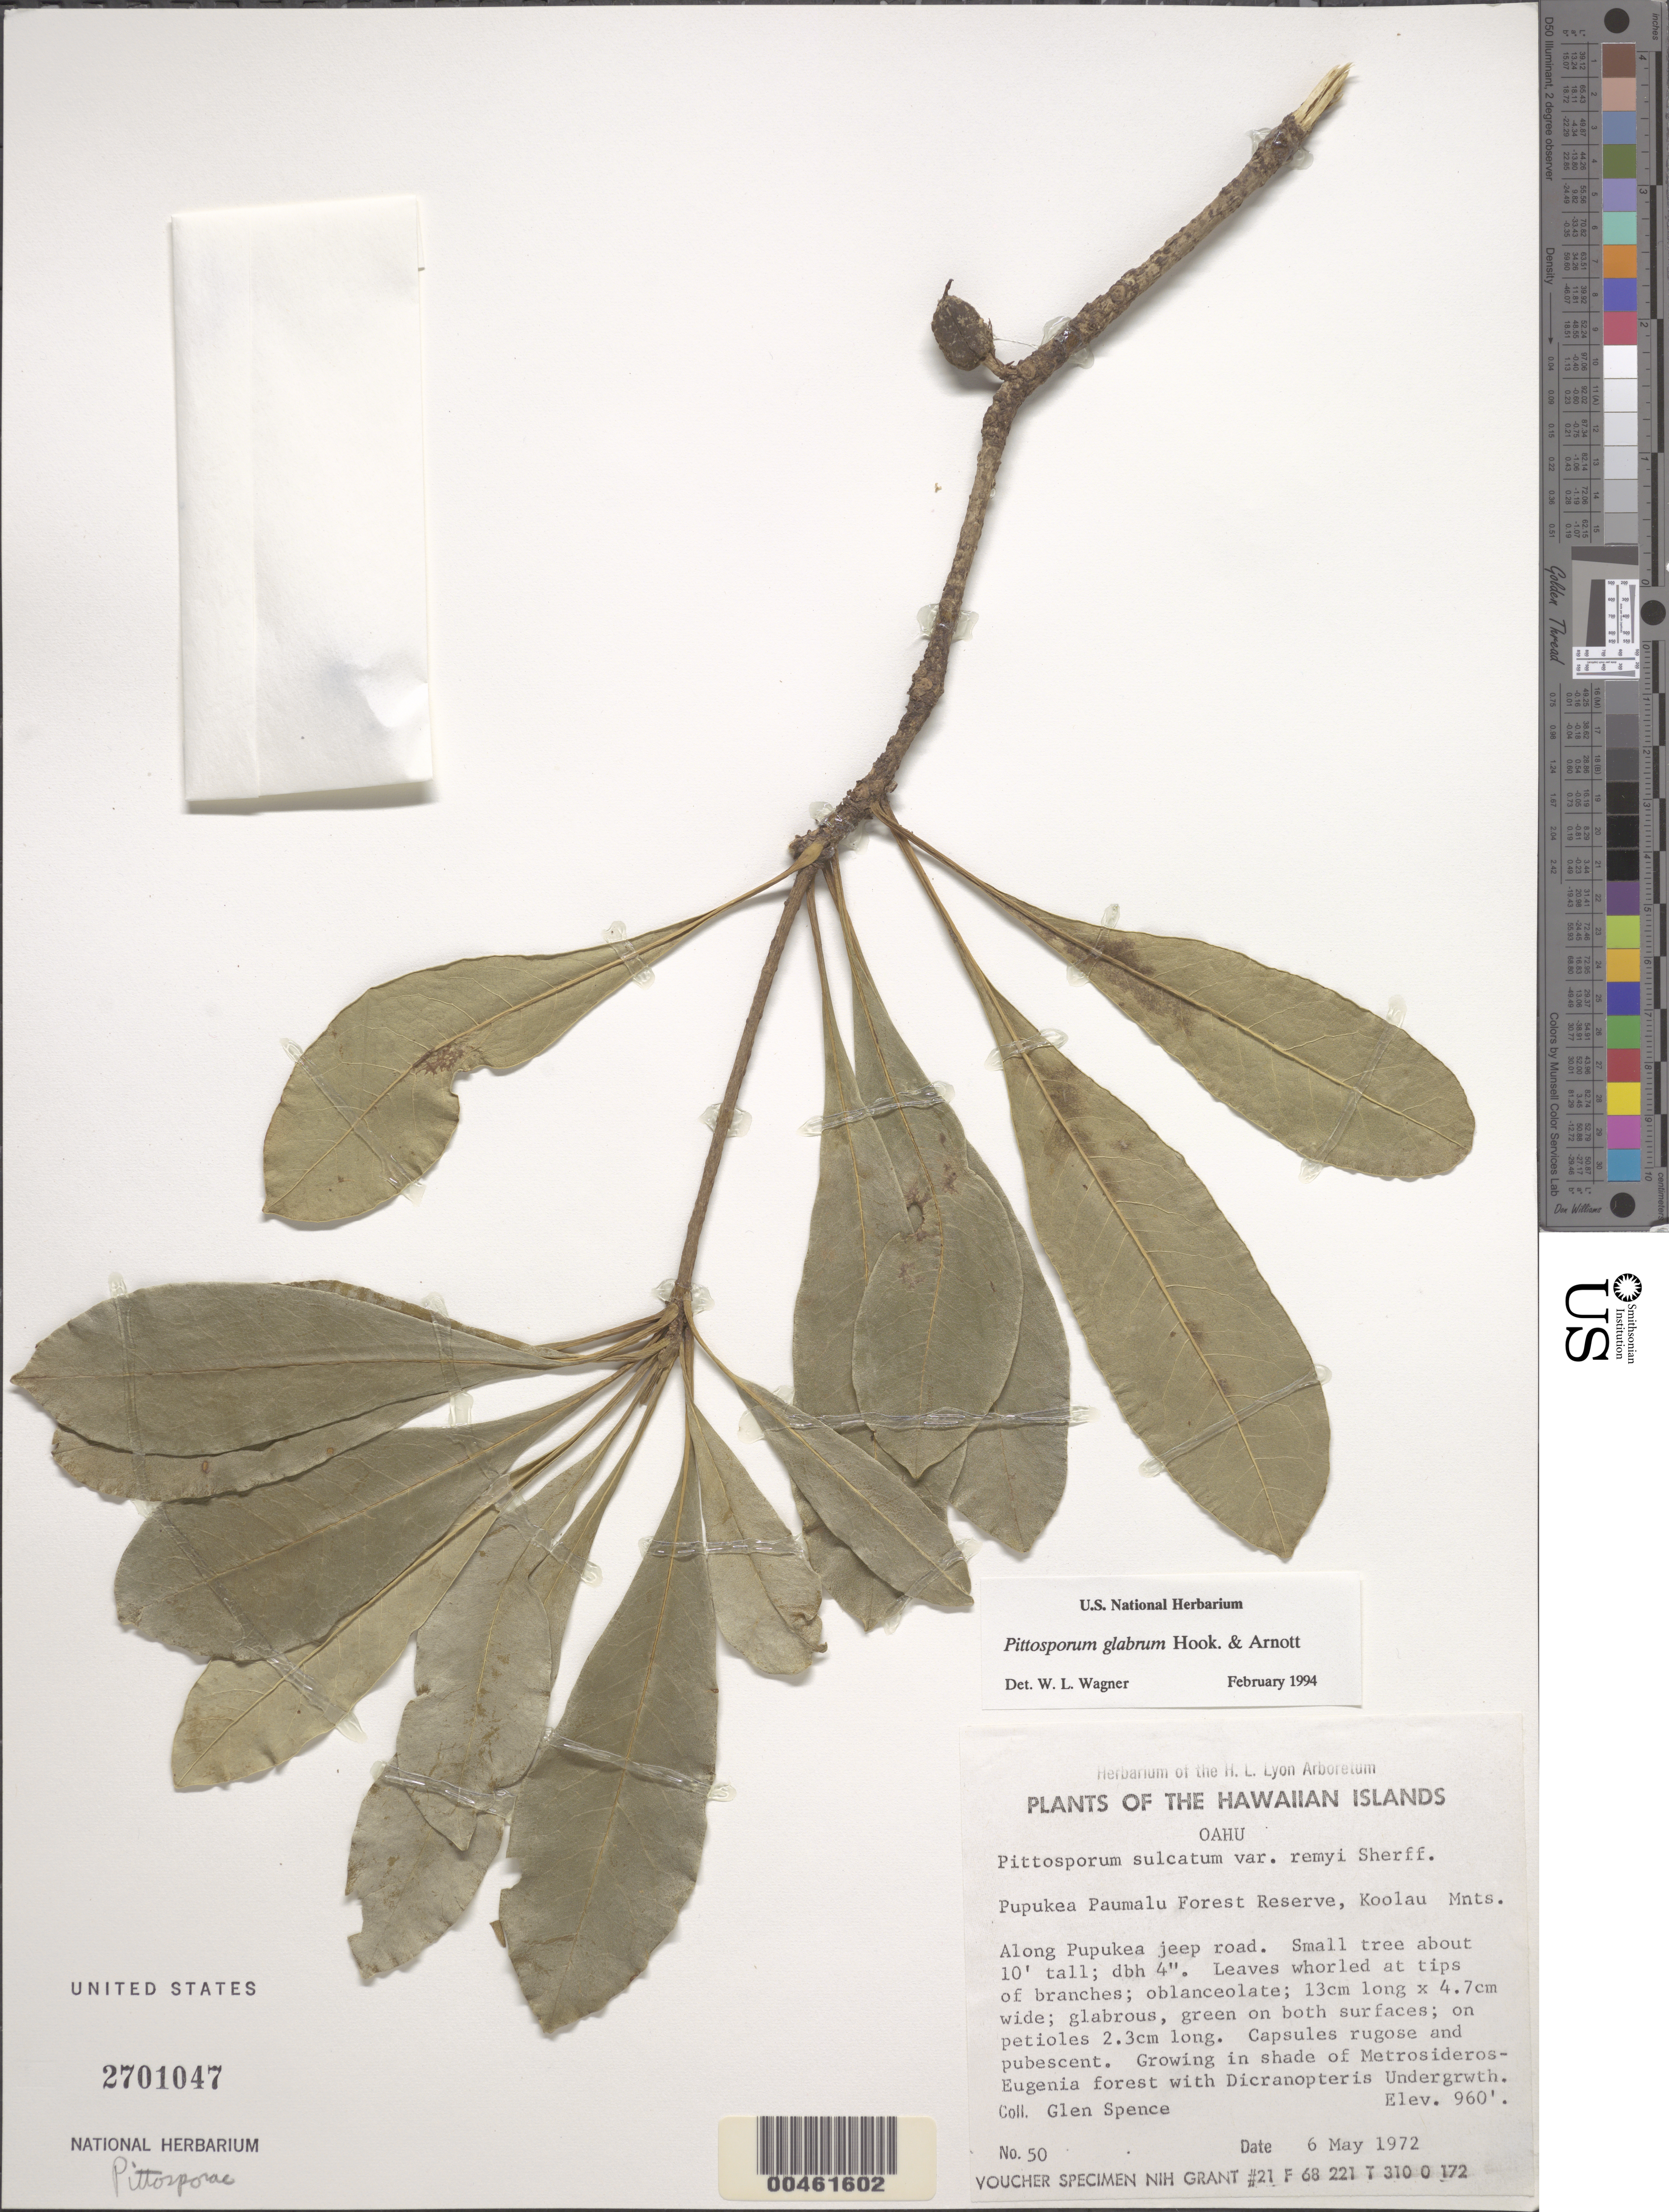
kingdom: Plantae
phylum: Tracheophyta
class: Magnoliopsida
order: Apiales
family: Pittosporaceae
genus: Pittosporum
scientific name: Pittosporum glabrum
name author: Hook. & Arn.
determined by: Wagner, W. L., (BOT), Smithsonian Institution - National Museum of Natural History (UNITED STATES)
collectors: G. Spence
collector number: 50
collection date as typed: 6 May 1972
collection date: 1972-05-06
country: United States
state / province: Hawaii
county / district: Honolulu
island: Oahu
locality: Pupukea Paumalu Forest Reserve, Koolau Mnts., Along Pupukea jeep road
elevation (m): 293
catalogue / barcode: US 2701047